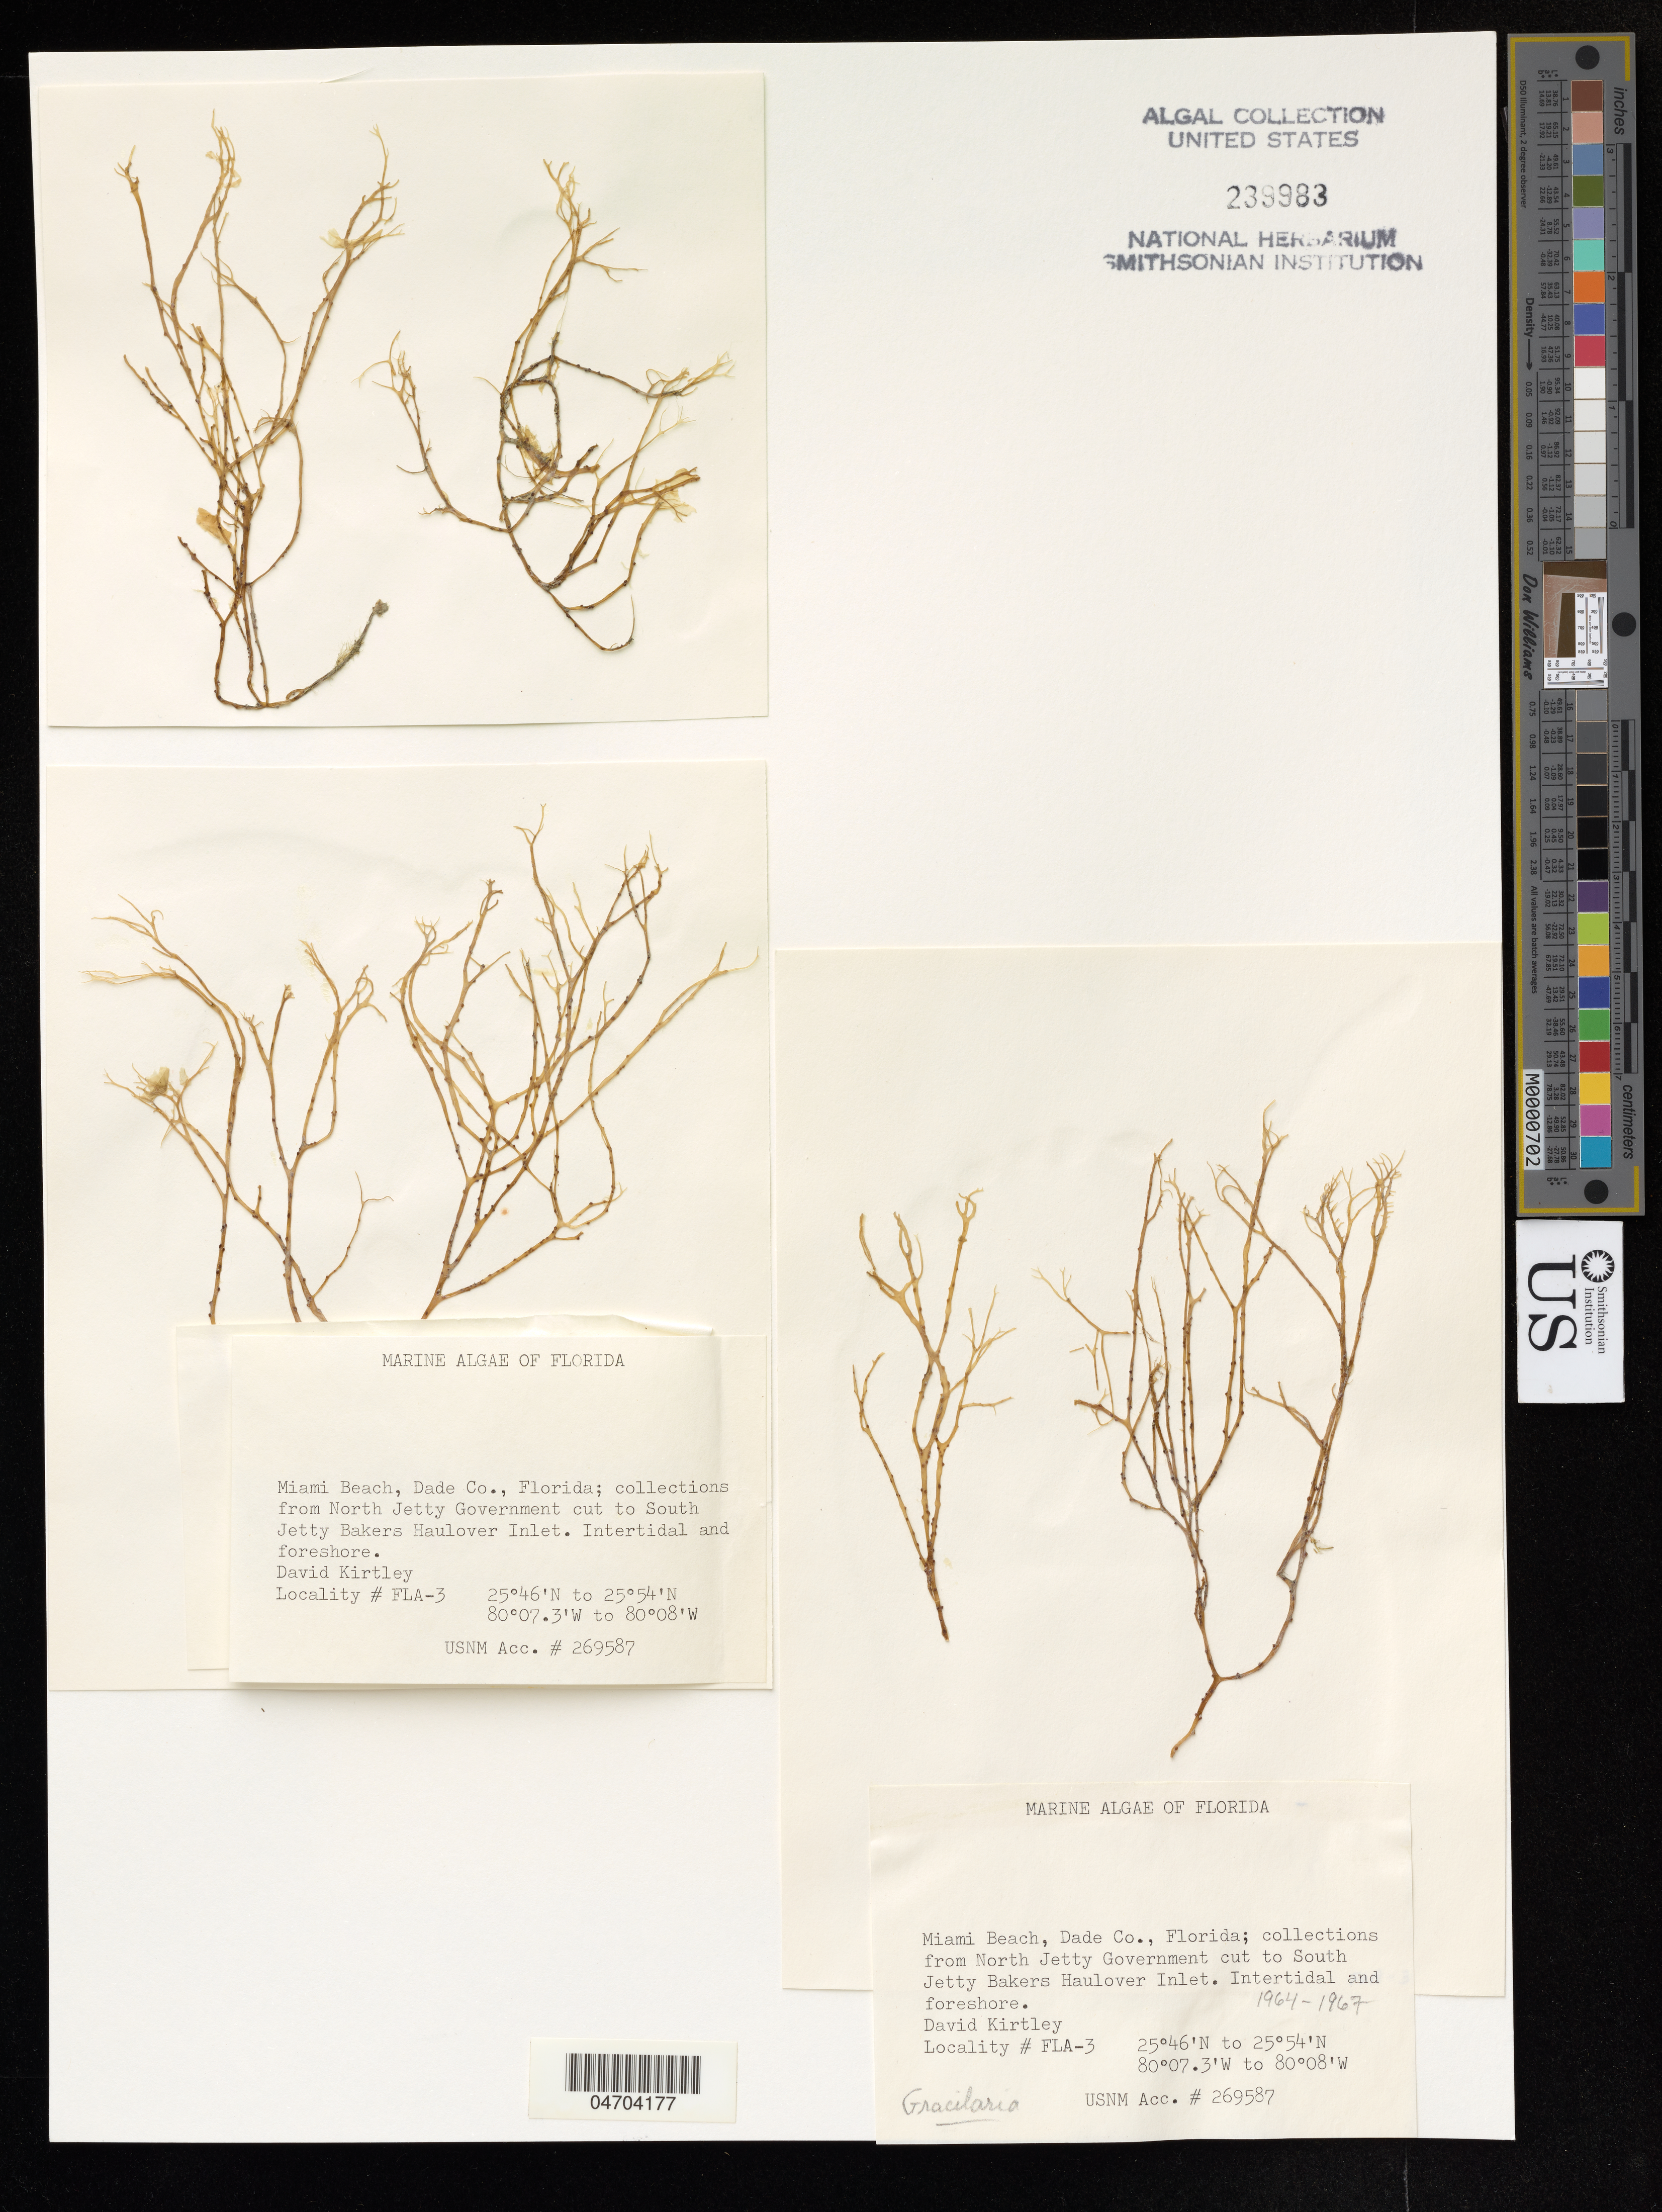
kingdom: Plantae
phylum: Rhodophyta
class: Florideophyceae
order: Gracilariales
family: Gracilariaceae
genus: Gracilaria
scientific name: Gracilaria sp.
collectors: D. Kirtley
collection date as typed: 1967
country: United States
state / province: Florida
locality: Miami Beach, Dade Co. From North Jetty Government cut to South Jetty Bakers Haulover Inlet. Intertidal and foreshore. FLA-3.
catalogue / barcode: US 239983